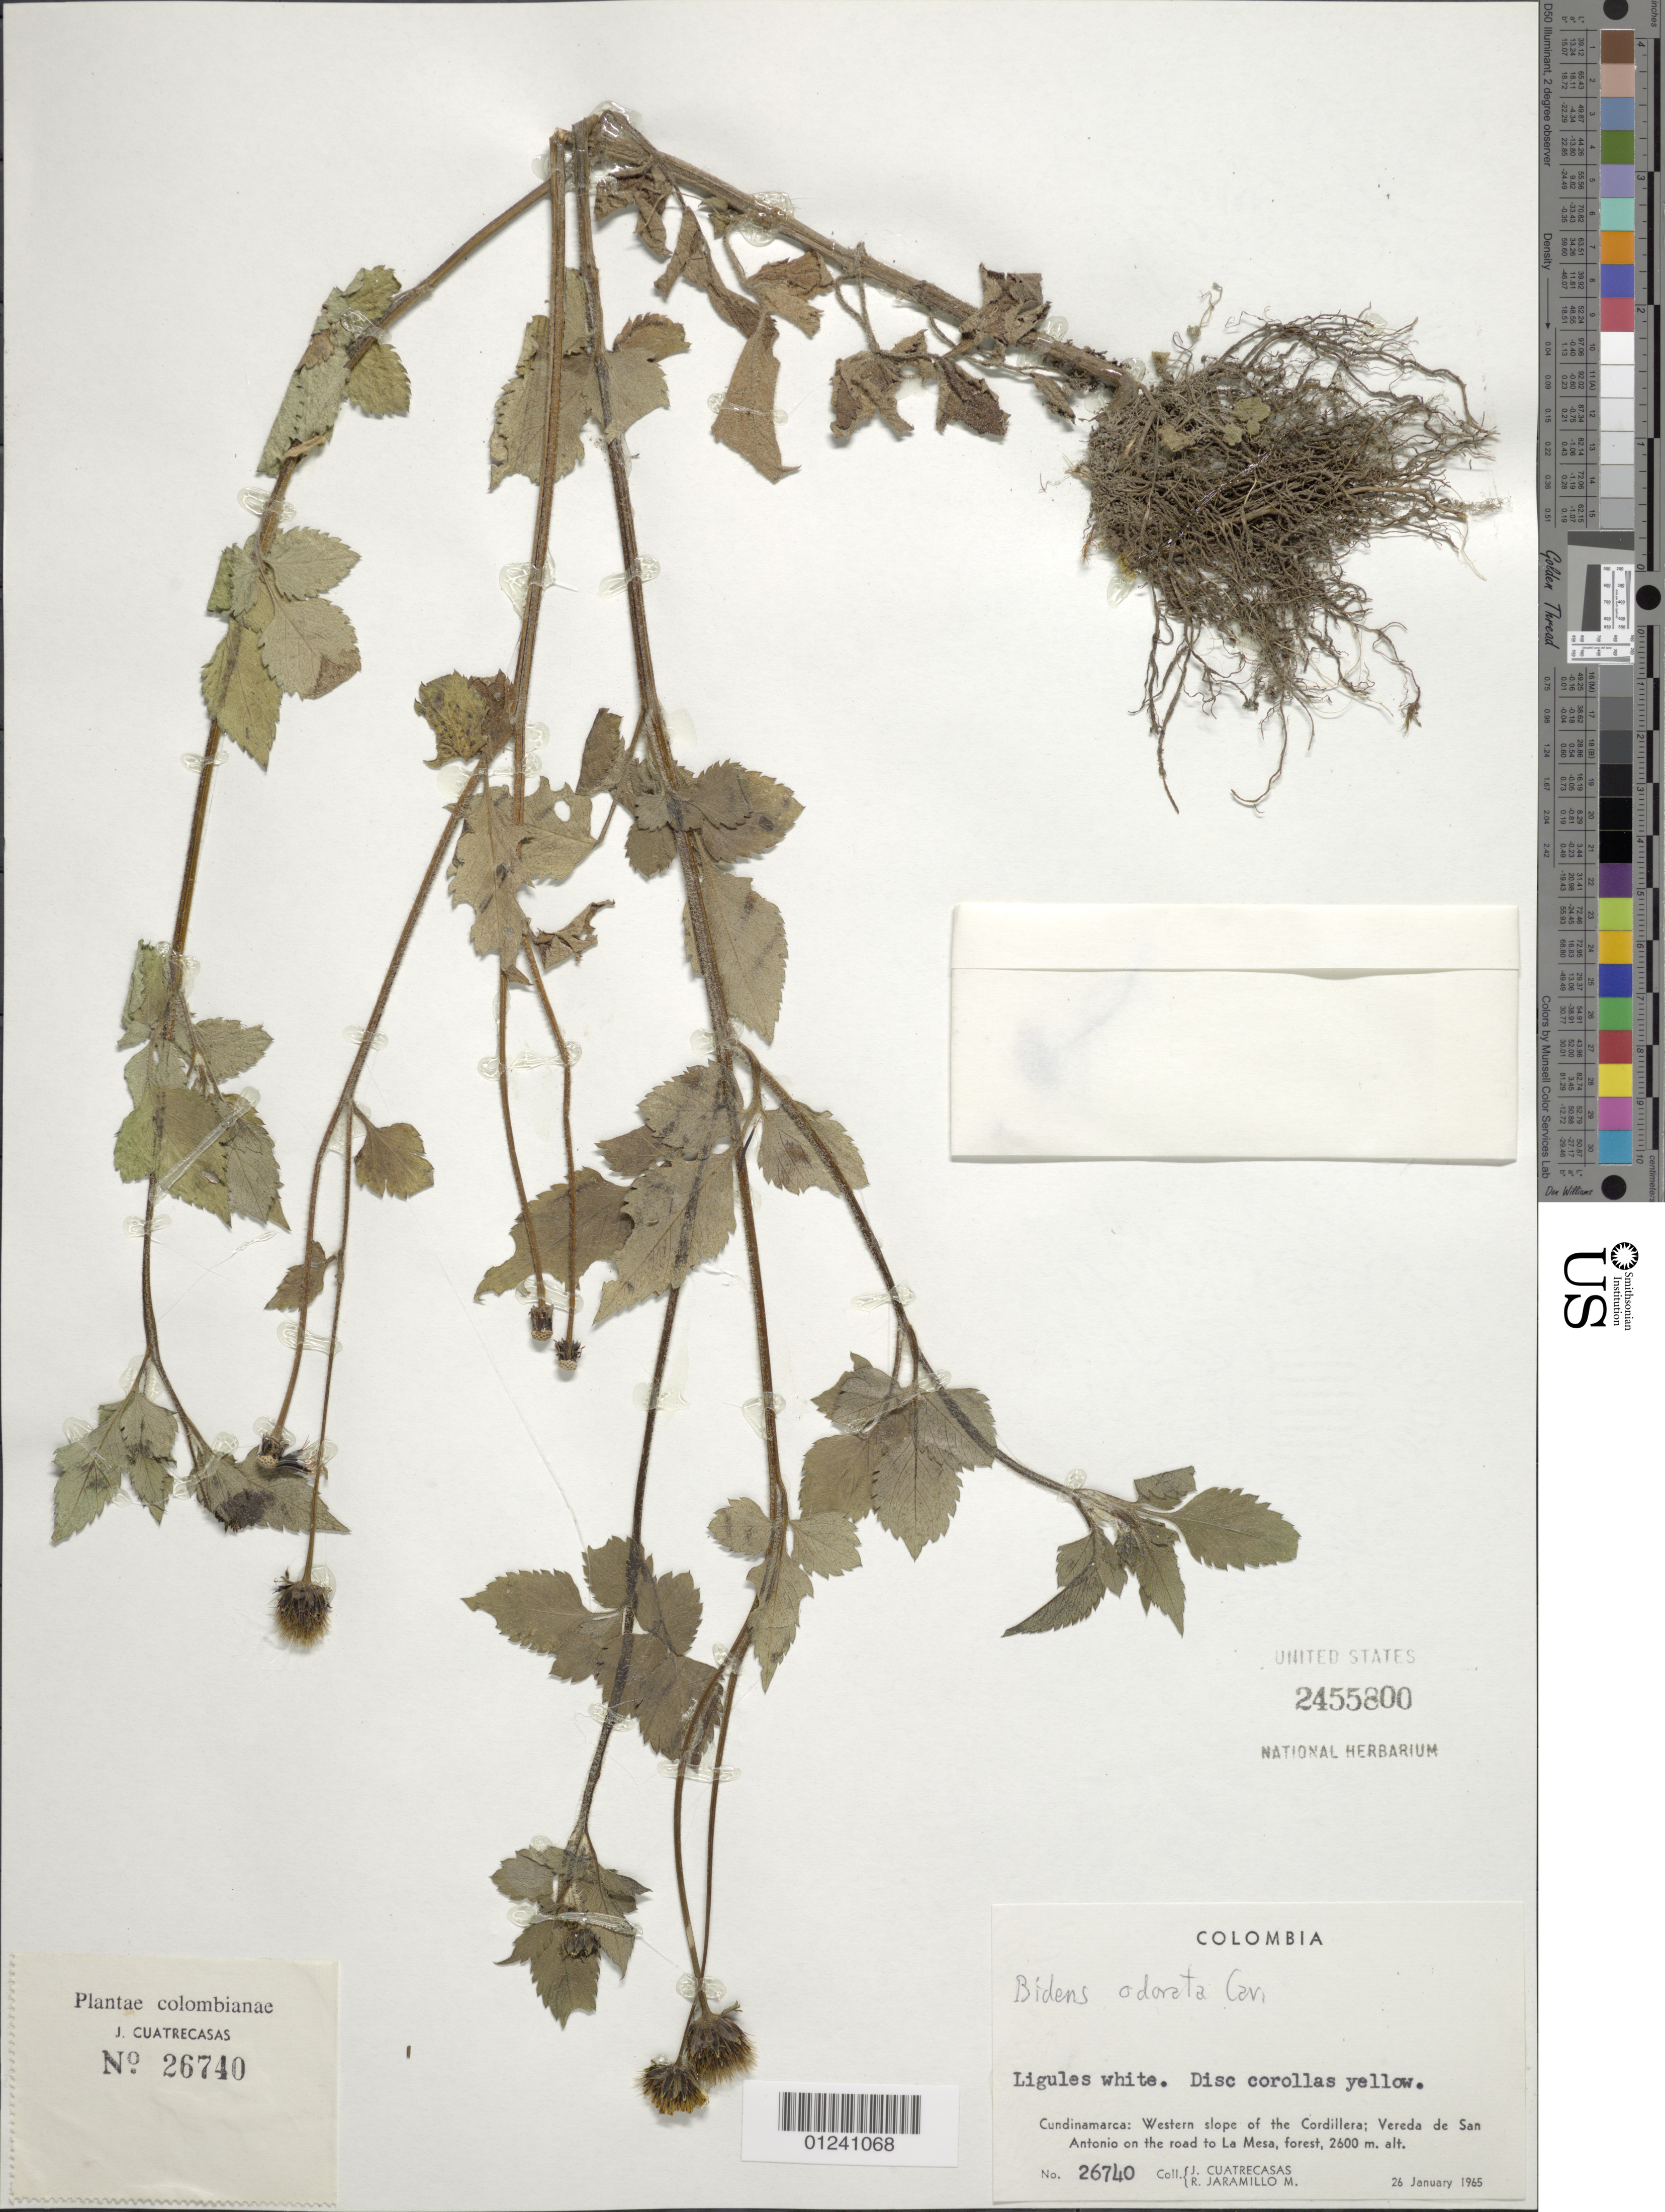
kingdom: Plantae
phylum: Tracheophyta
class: Magnoliopsida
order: Asterales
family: Asteraceae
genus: Bidens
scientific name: Bidens odorata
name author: Cav.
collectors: J. Cuatrecasas & R. Jaramillo M.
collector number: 26740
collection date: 1965-01-26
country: Colombia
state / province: Cundinamarca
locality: Western slopes of the Cordillera; Vereda de San Antonio on the road to La Mesa.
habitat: forest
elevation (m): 2600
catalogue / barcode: US 2455800